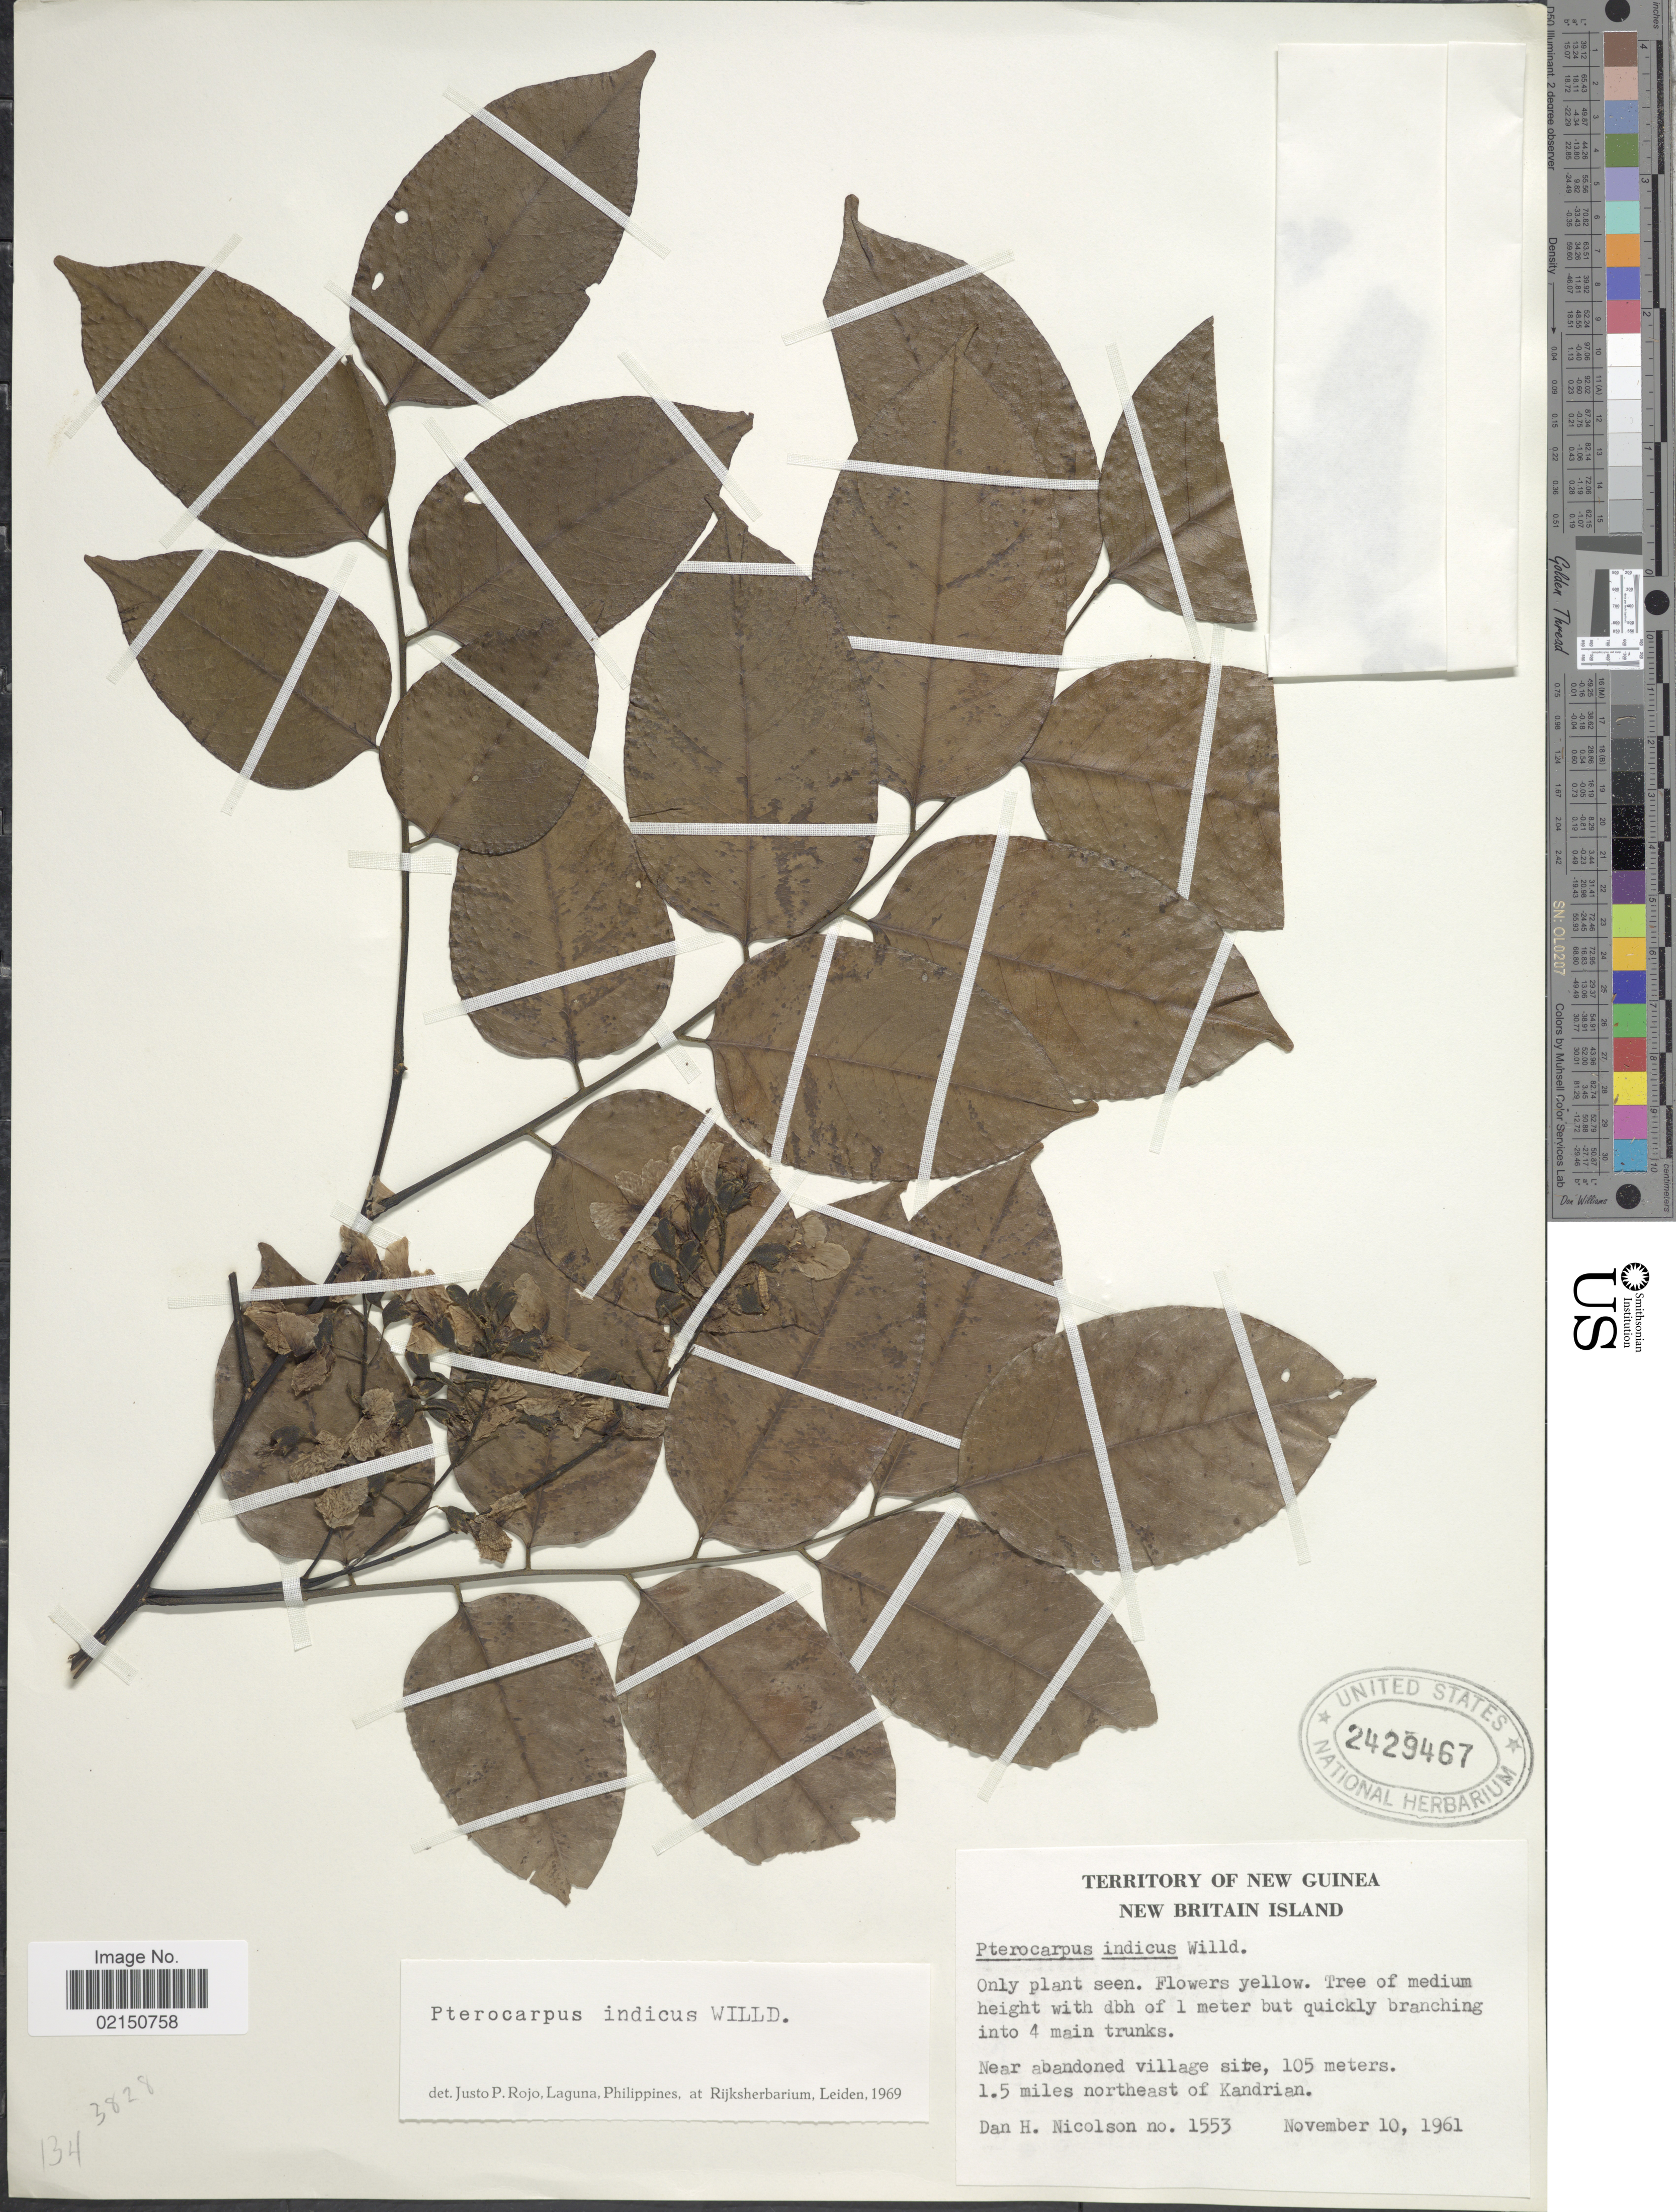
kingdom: Plantae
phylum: Tracheophyta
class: Magnoliopsida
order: Fabales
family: Fabaceae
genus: Pterocarpus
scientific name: Pterocarpus indicus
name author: Willd.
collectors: D. H. Nicolson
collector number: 1553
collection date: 1961-11-10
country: Papua New Guinea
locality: Territory of New Guinea. New Britain Island. near abandoned village site, 105 meters. 1.5 miles northeast of Kandrian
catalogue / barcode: US 2429467